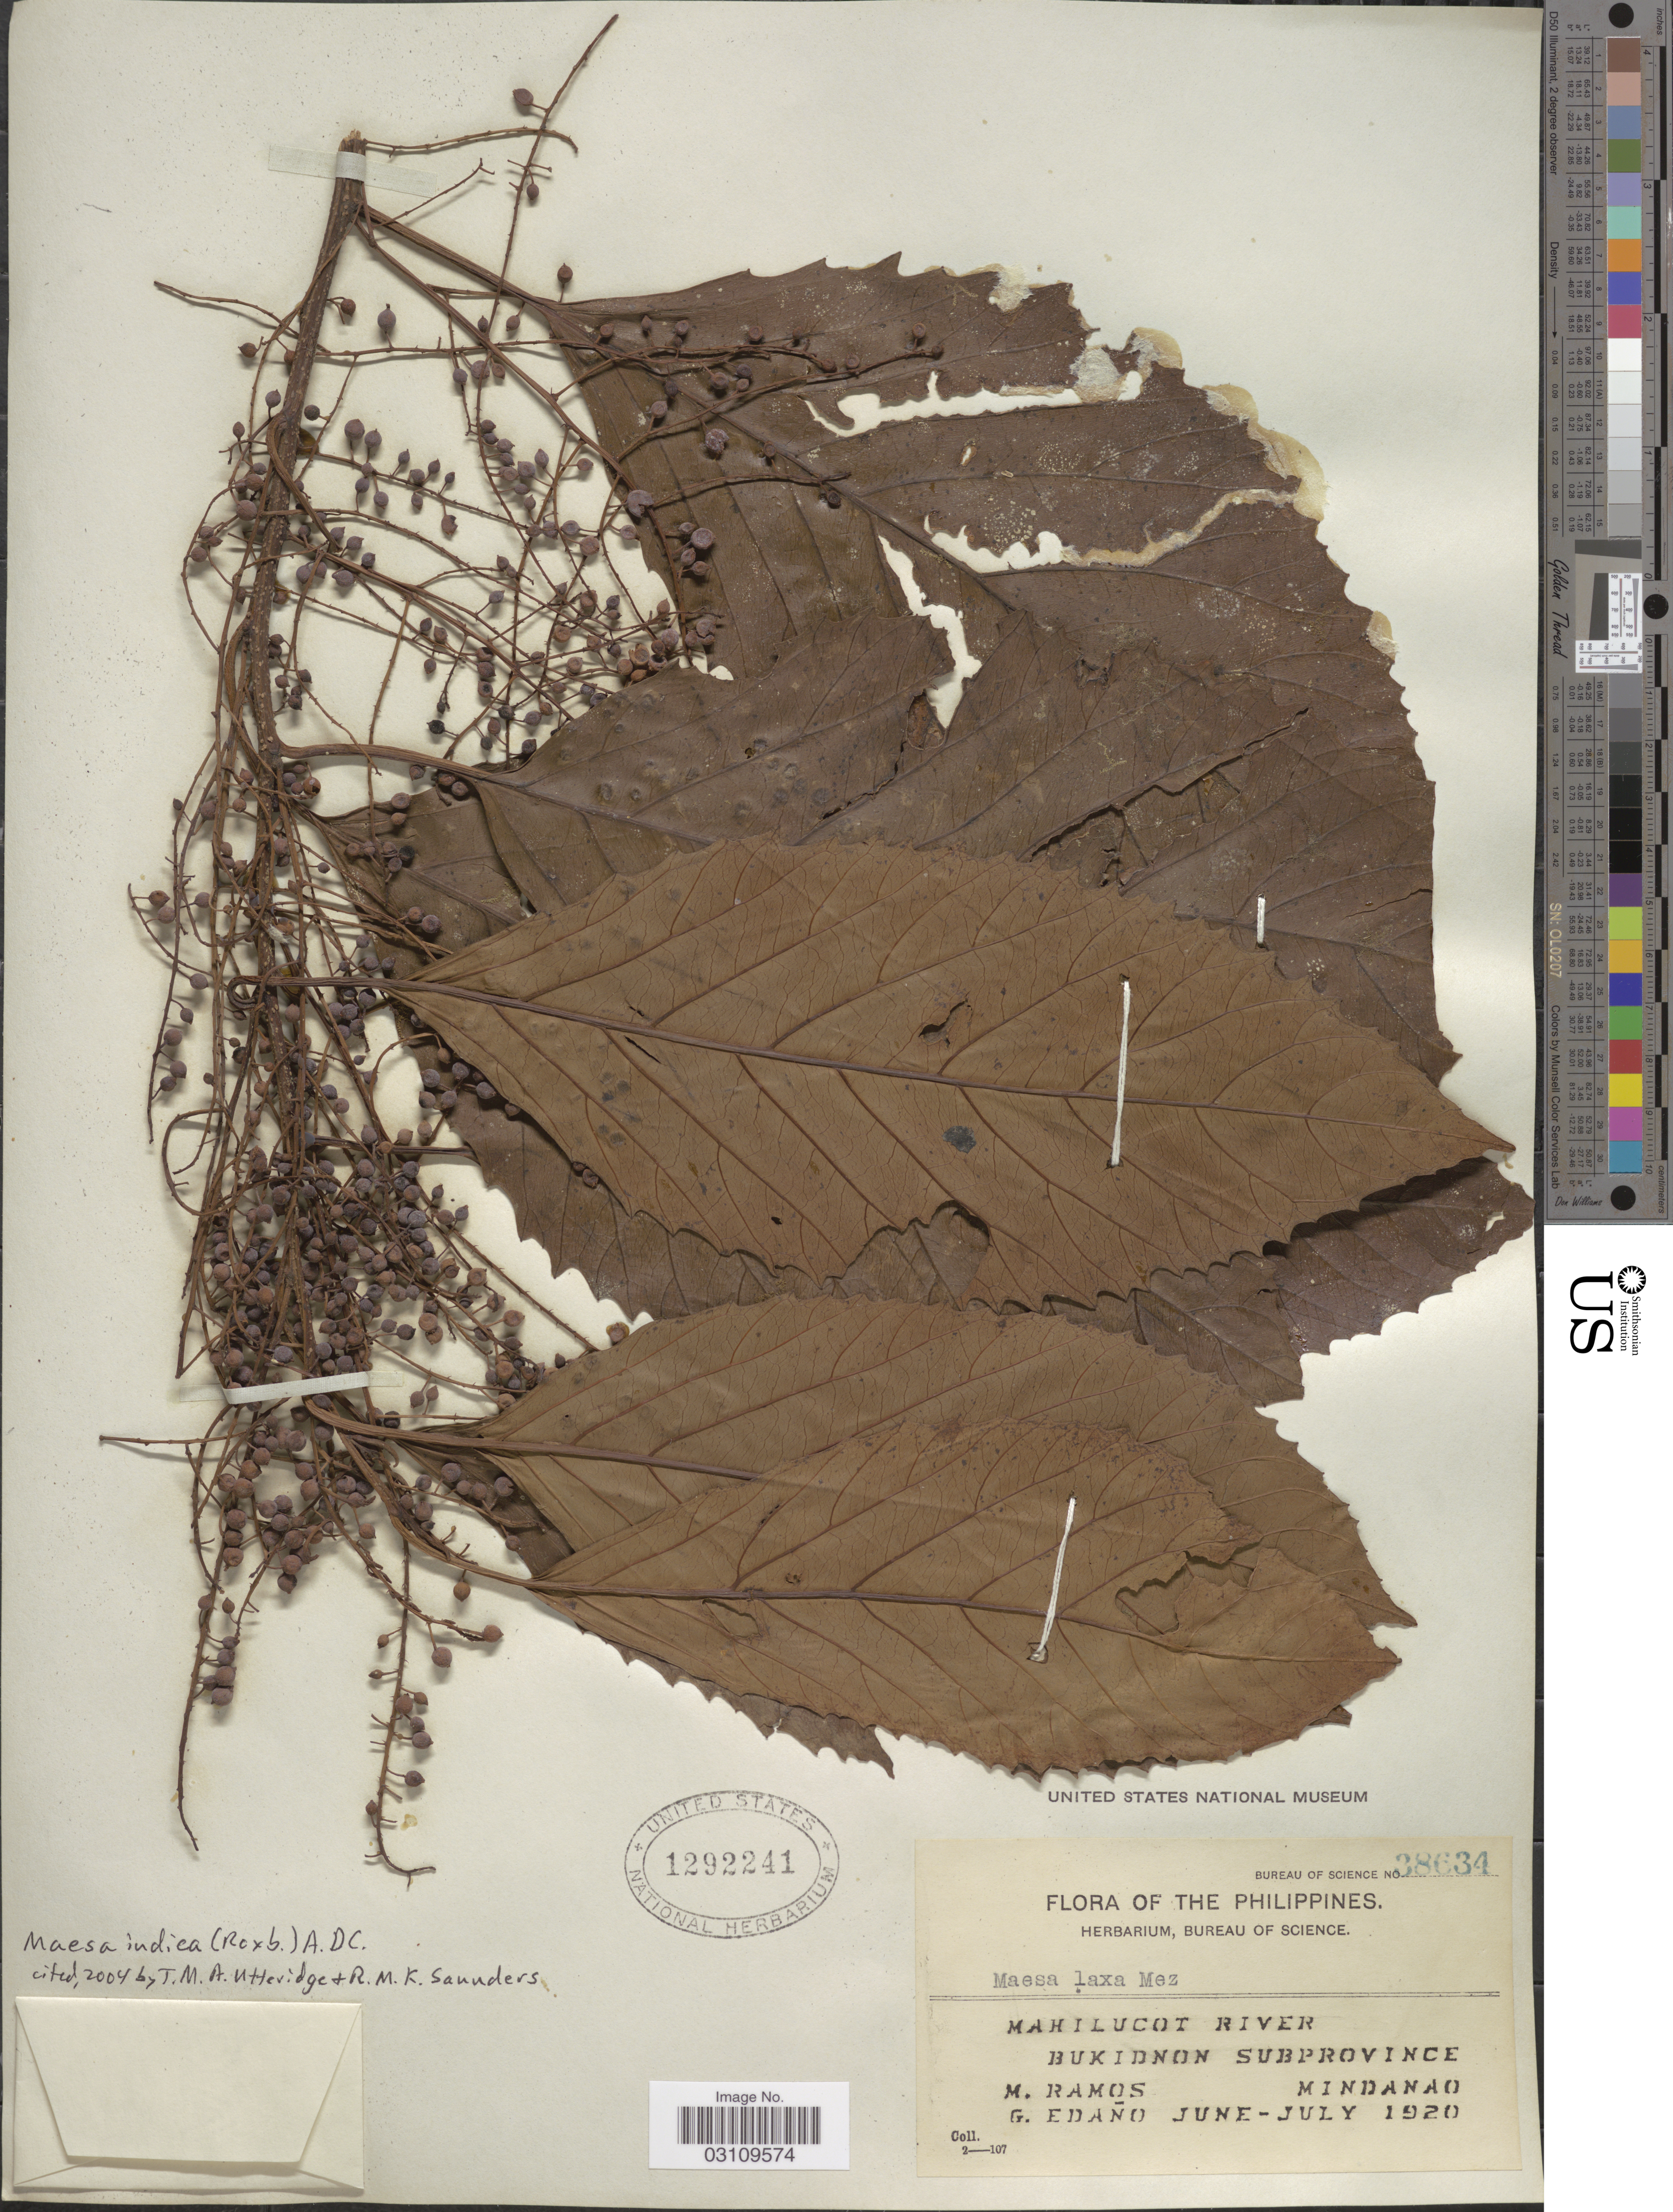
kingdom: Plantae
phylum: Tracheophyta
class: Magnoliopsida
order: Ericales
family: Primulaceae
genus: Maesa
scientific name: Maesa indica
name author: (Roxb.) A. DC.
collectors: M. Ramos & G. Edaño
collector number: Bureau of Science 38634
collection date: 1920-06/1920-07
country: Philippines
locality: Mahilucot River, Bukidnon Subprovince, Mindanao.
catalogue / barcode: US 1292241